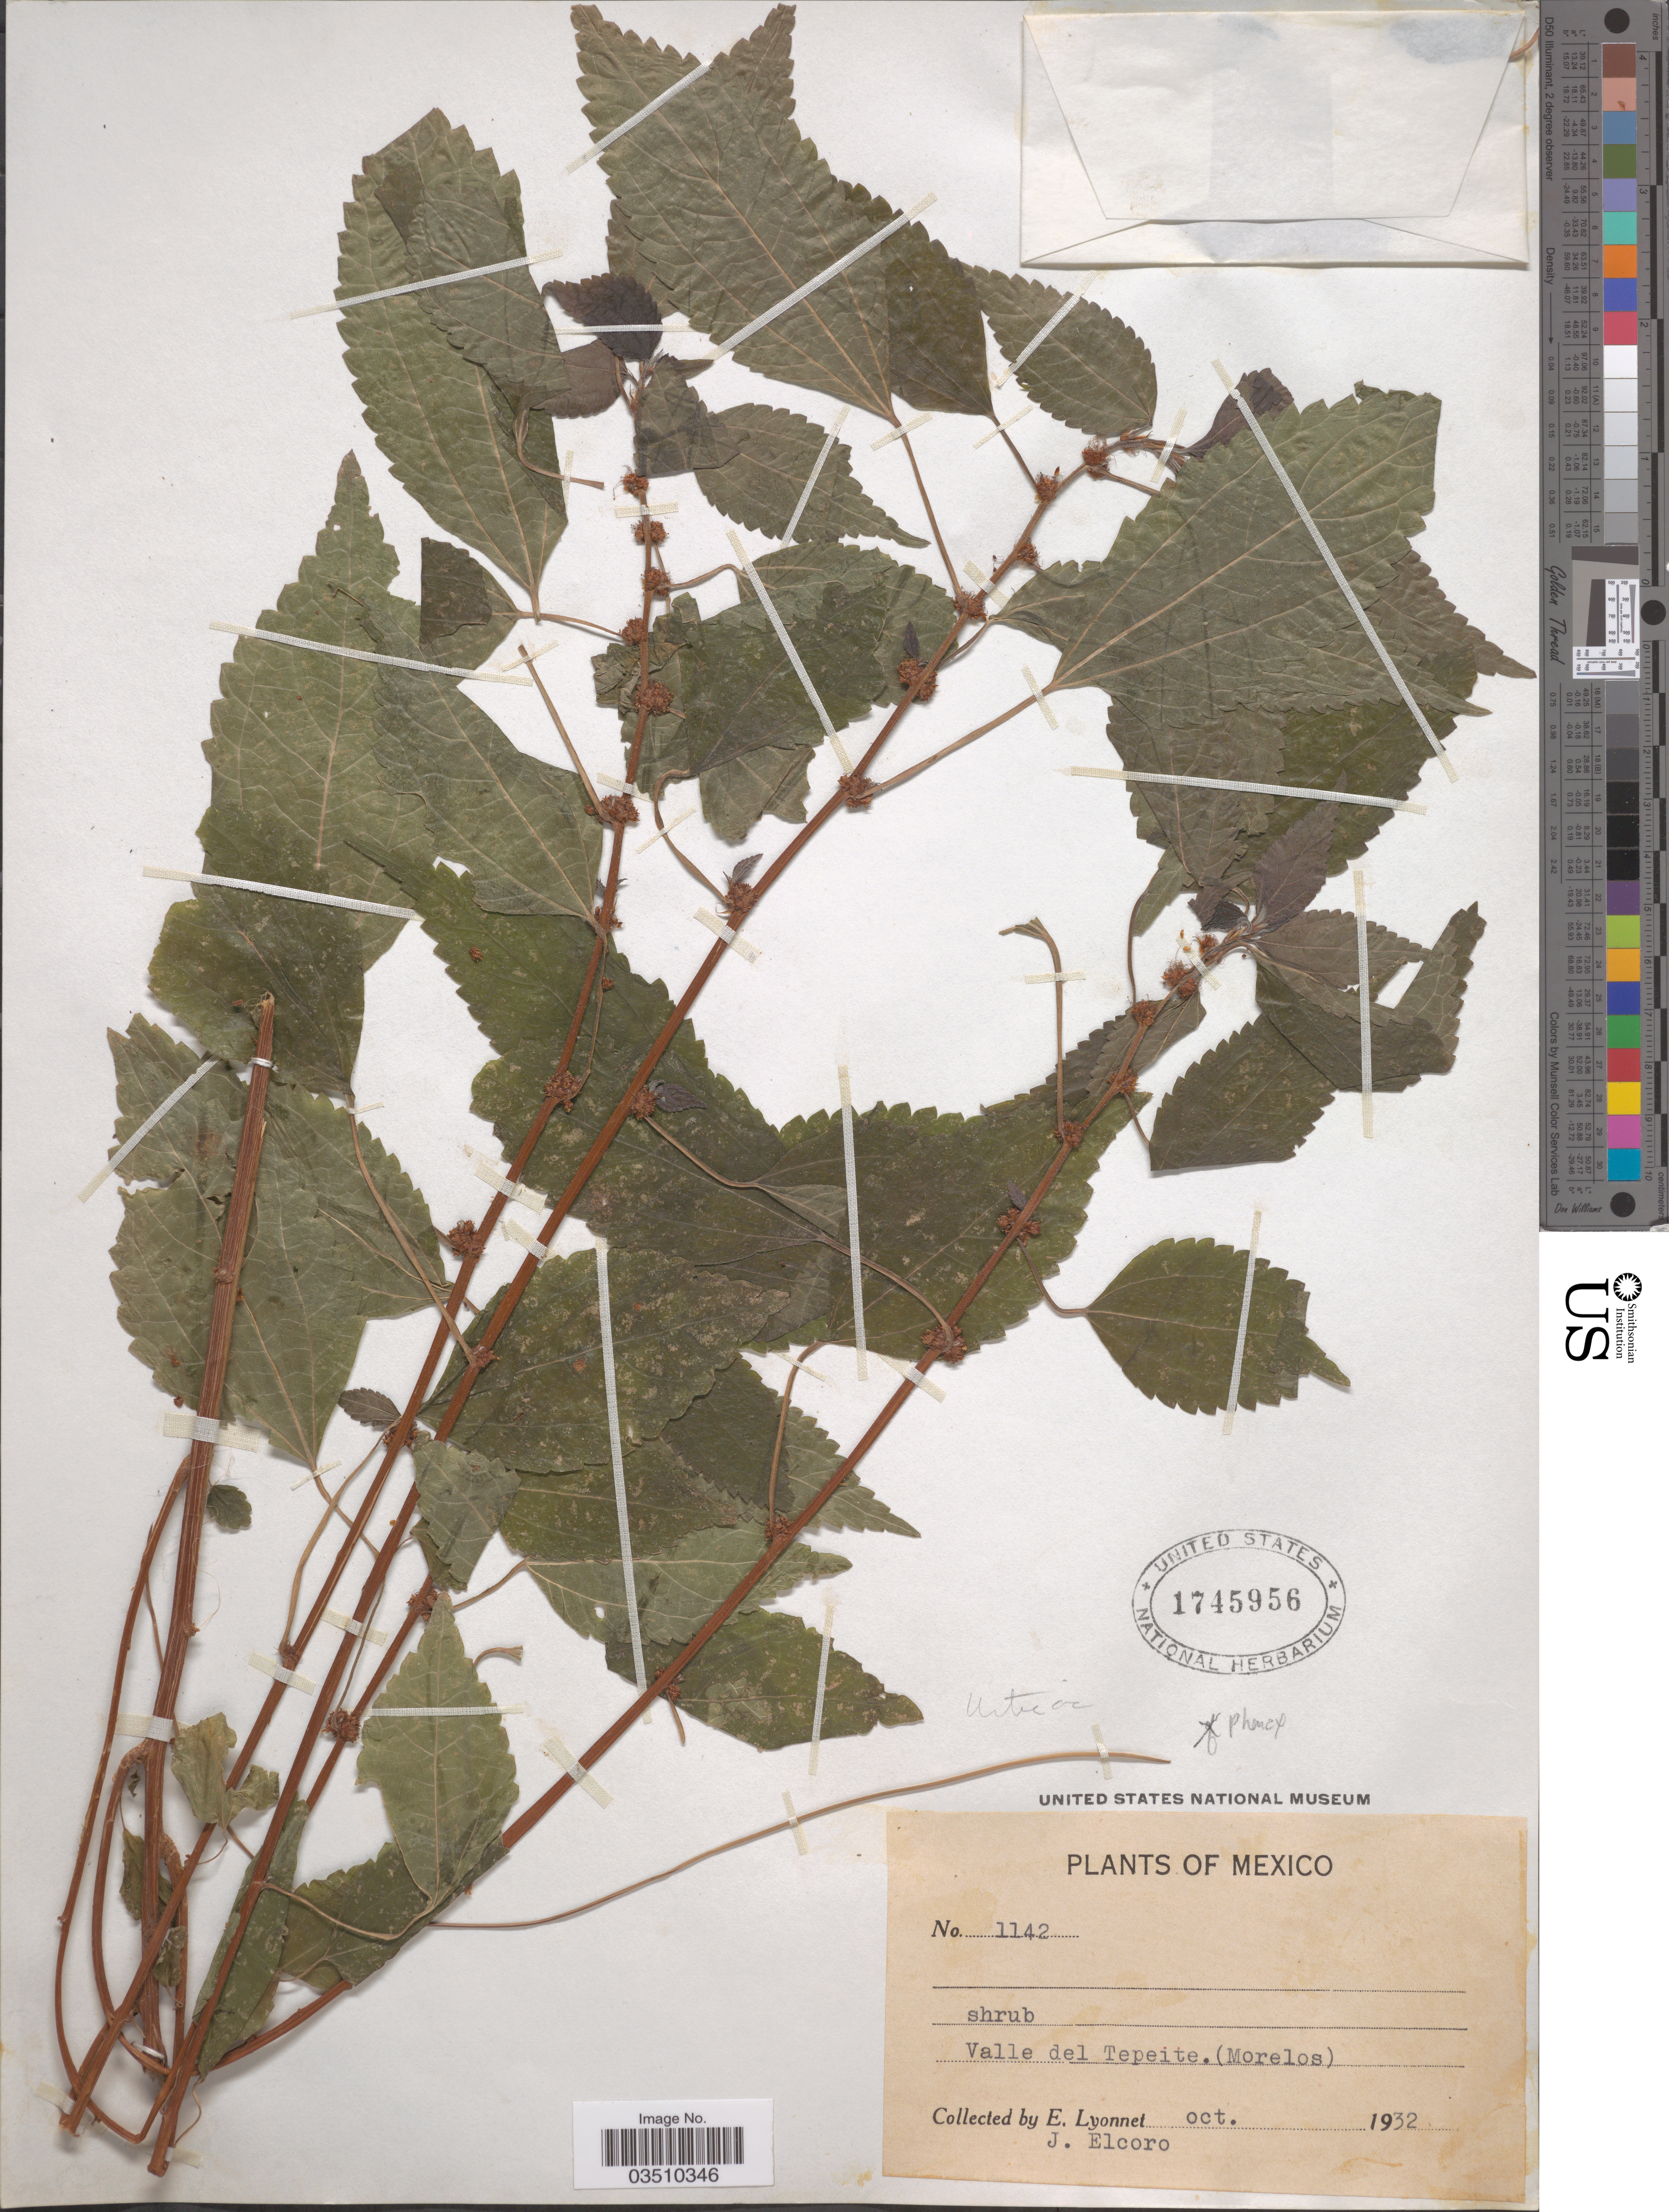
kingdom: Plantae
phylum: Tracheophyta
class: Magnoliopsida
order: Rosales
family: Urticaceae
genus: Phenax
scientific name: Phenax sp.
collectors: E. Lyonnet & J. Elcoro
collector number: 1142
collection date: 1932-10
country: Mexico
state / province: Morelos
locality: Valle del Tepeite.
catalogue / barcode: US 1745956